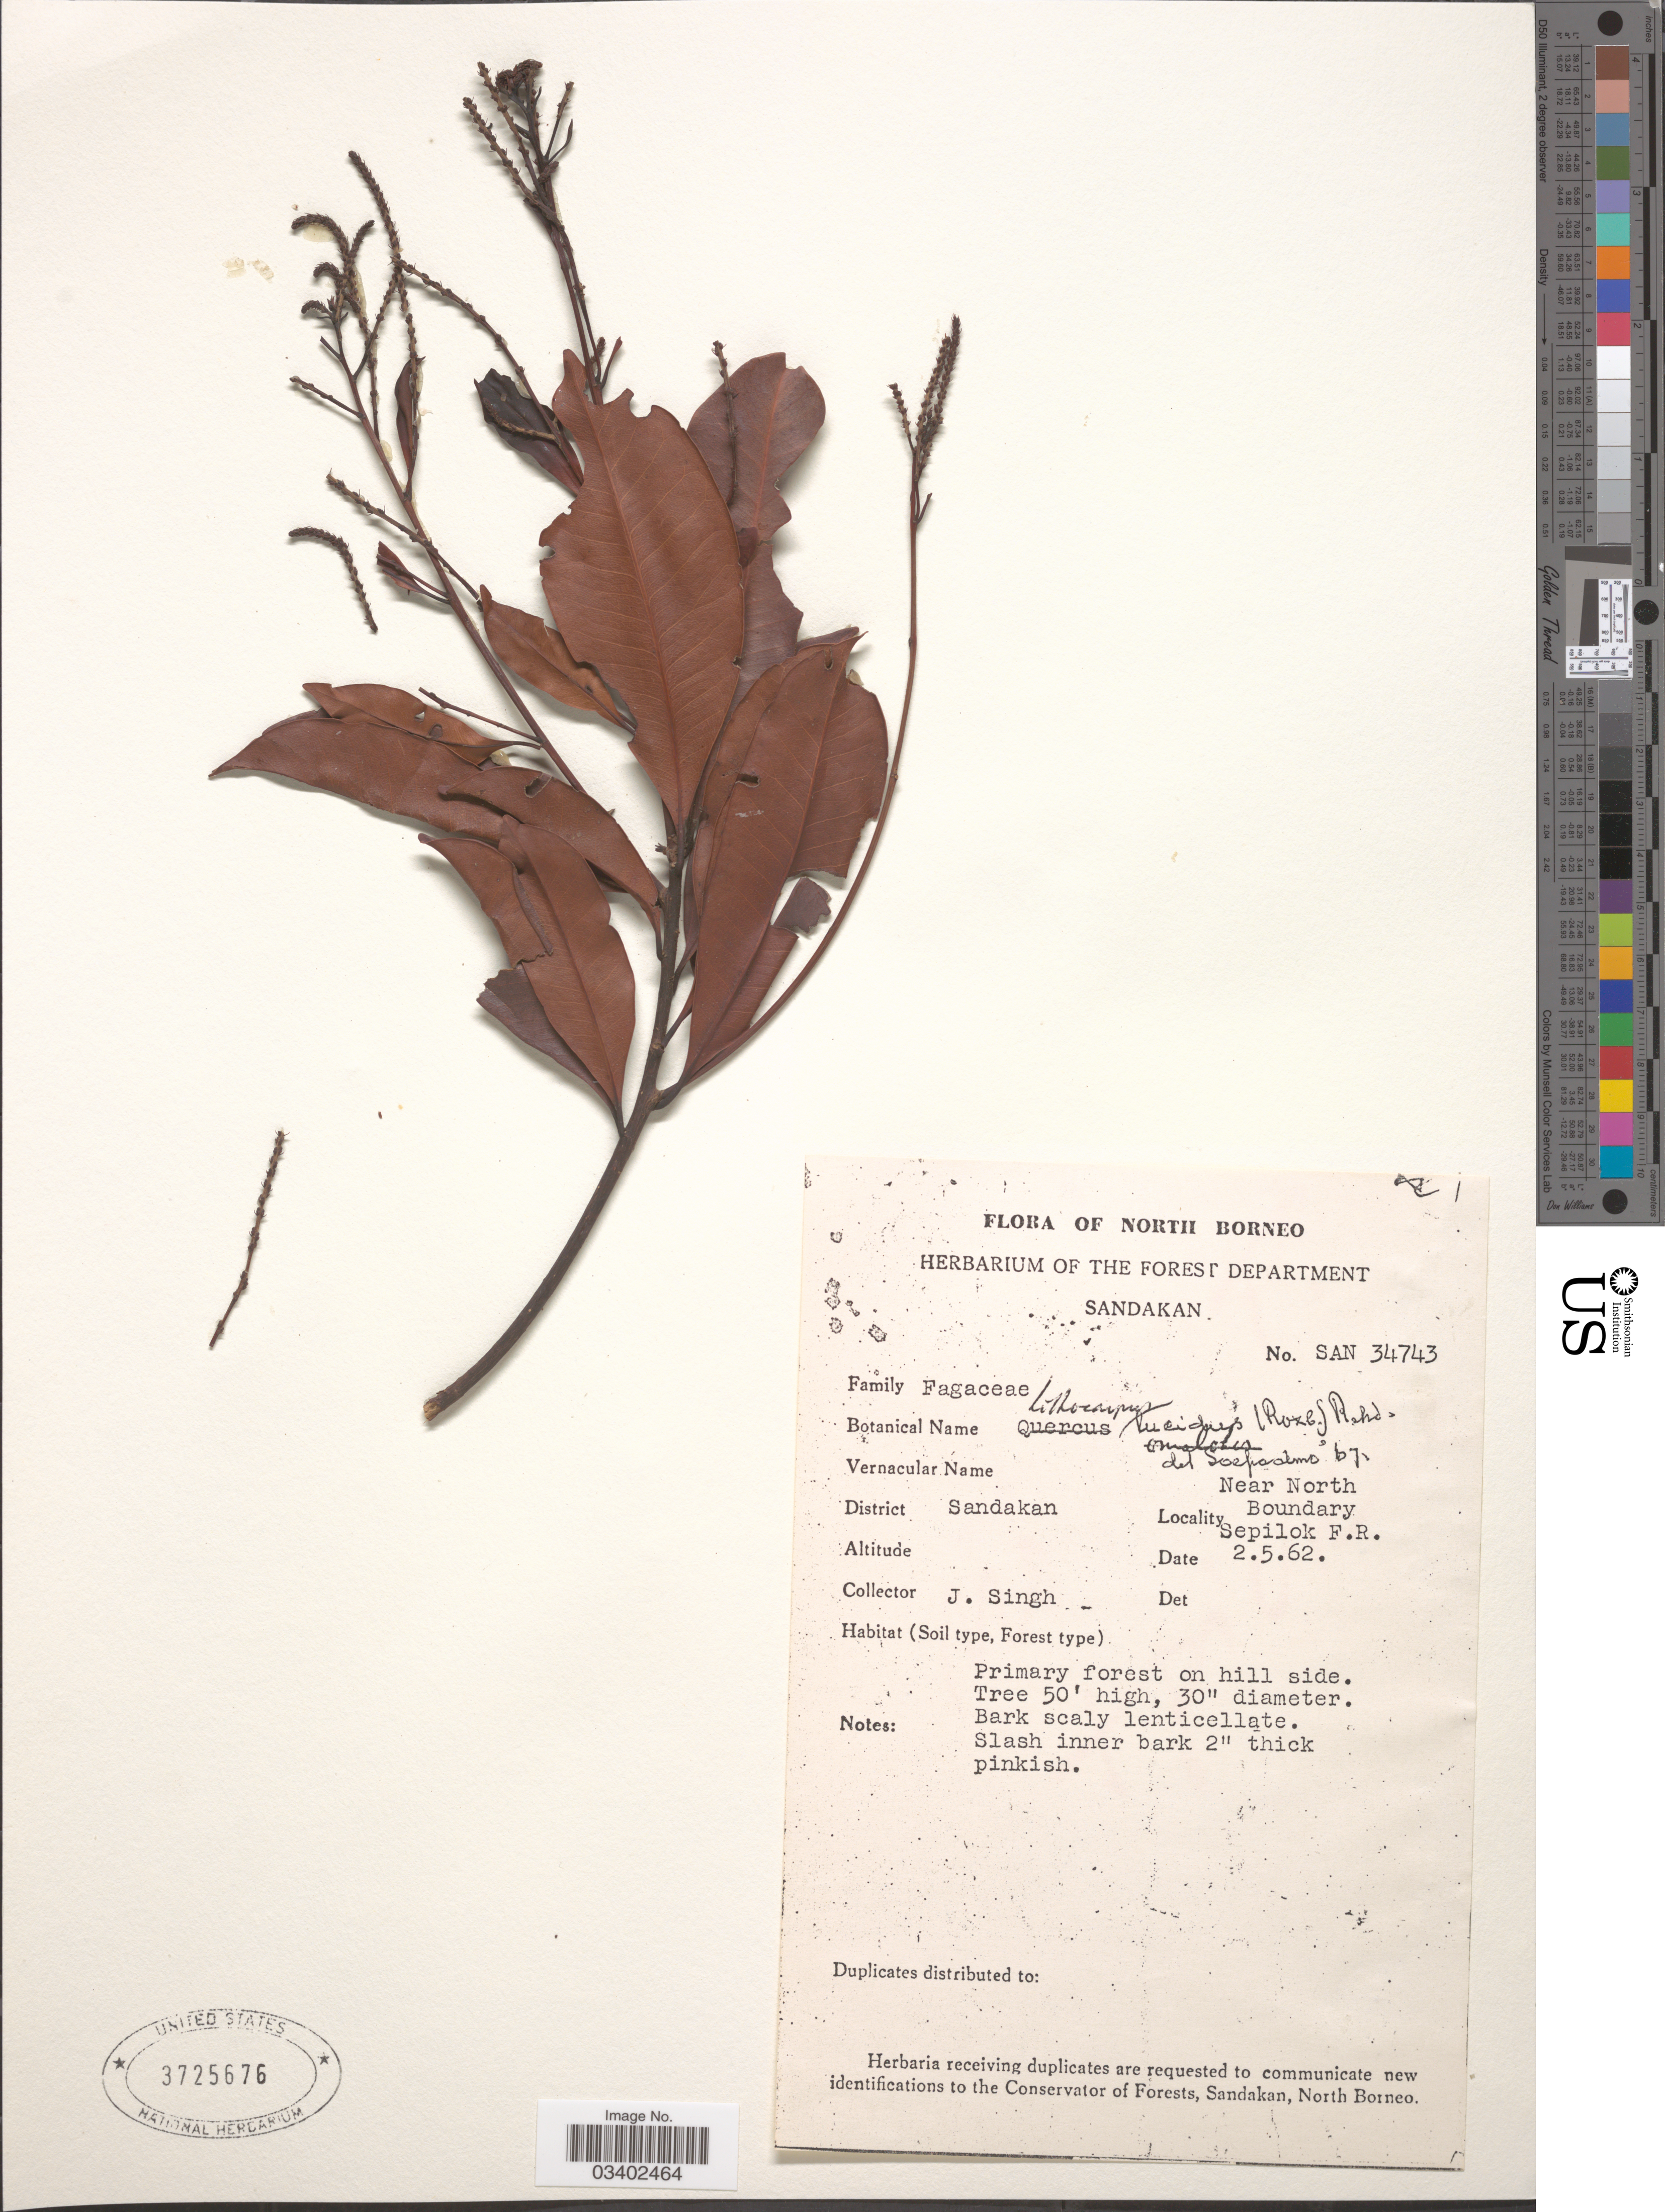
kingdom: Plantae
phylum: Tracheophyta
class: Magnoliopsida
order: Fagales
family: Fagaceae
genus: Lithocarpus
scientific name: Lithocarpus lucidus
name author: (Roxb.) Rehder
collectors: J. Singh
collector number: SAN34743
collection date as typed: Transcribed d/m/y: 2/5/62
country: Malaysia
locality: North Borneo. District Sandakan. Near North Boundary. Sepilok F.R.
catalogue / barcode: US 3725676